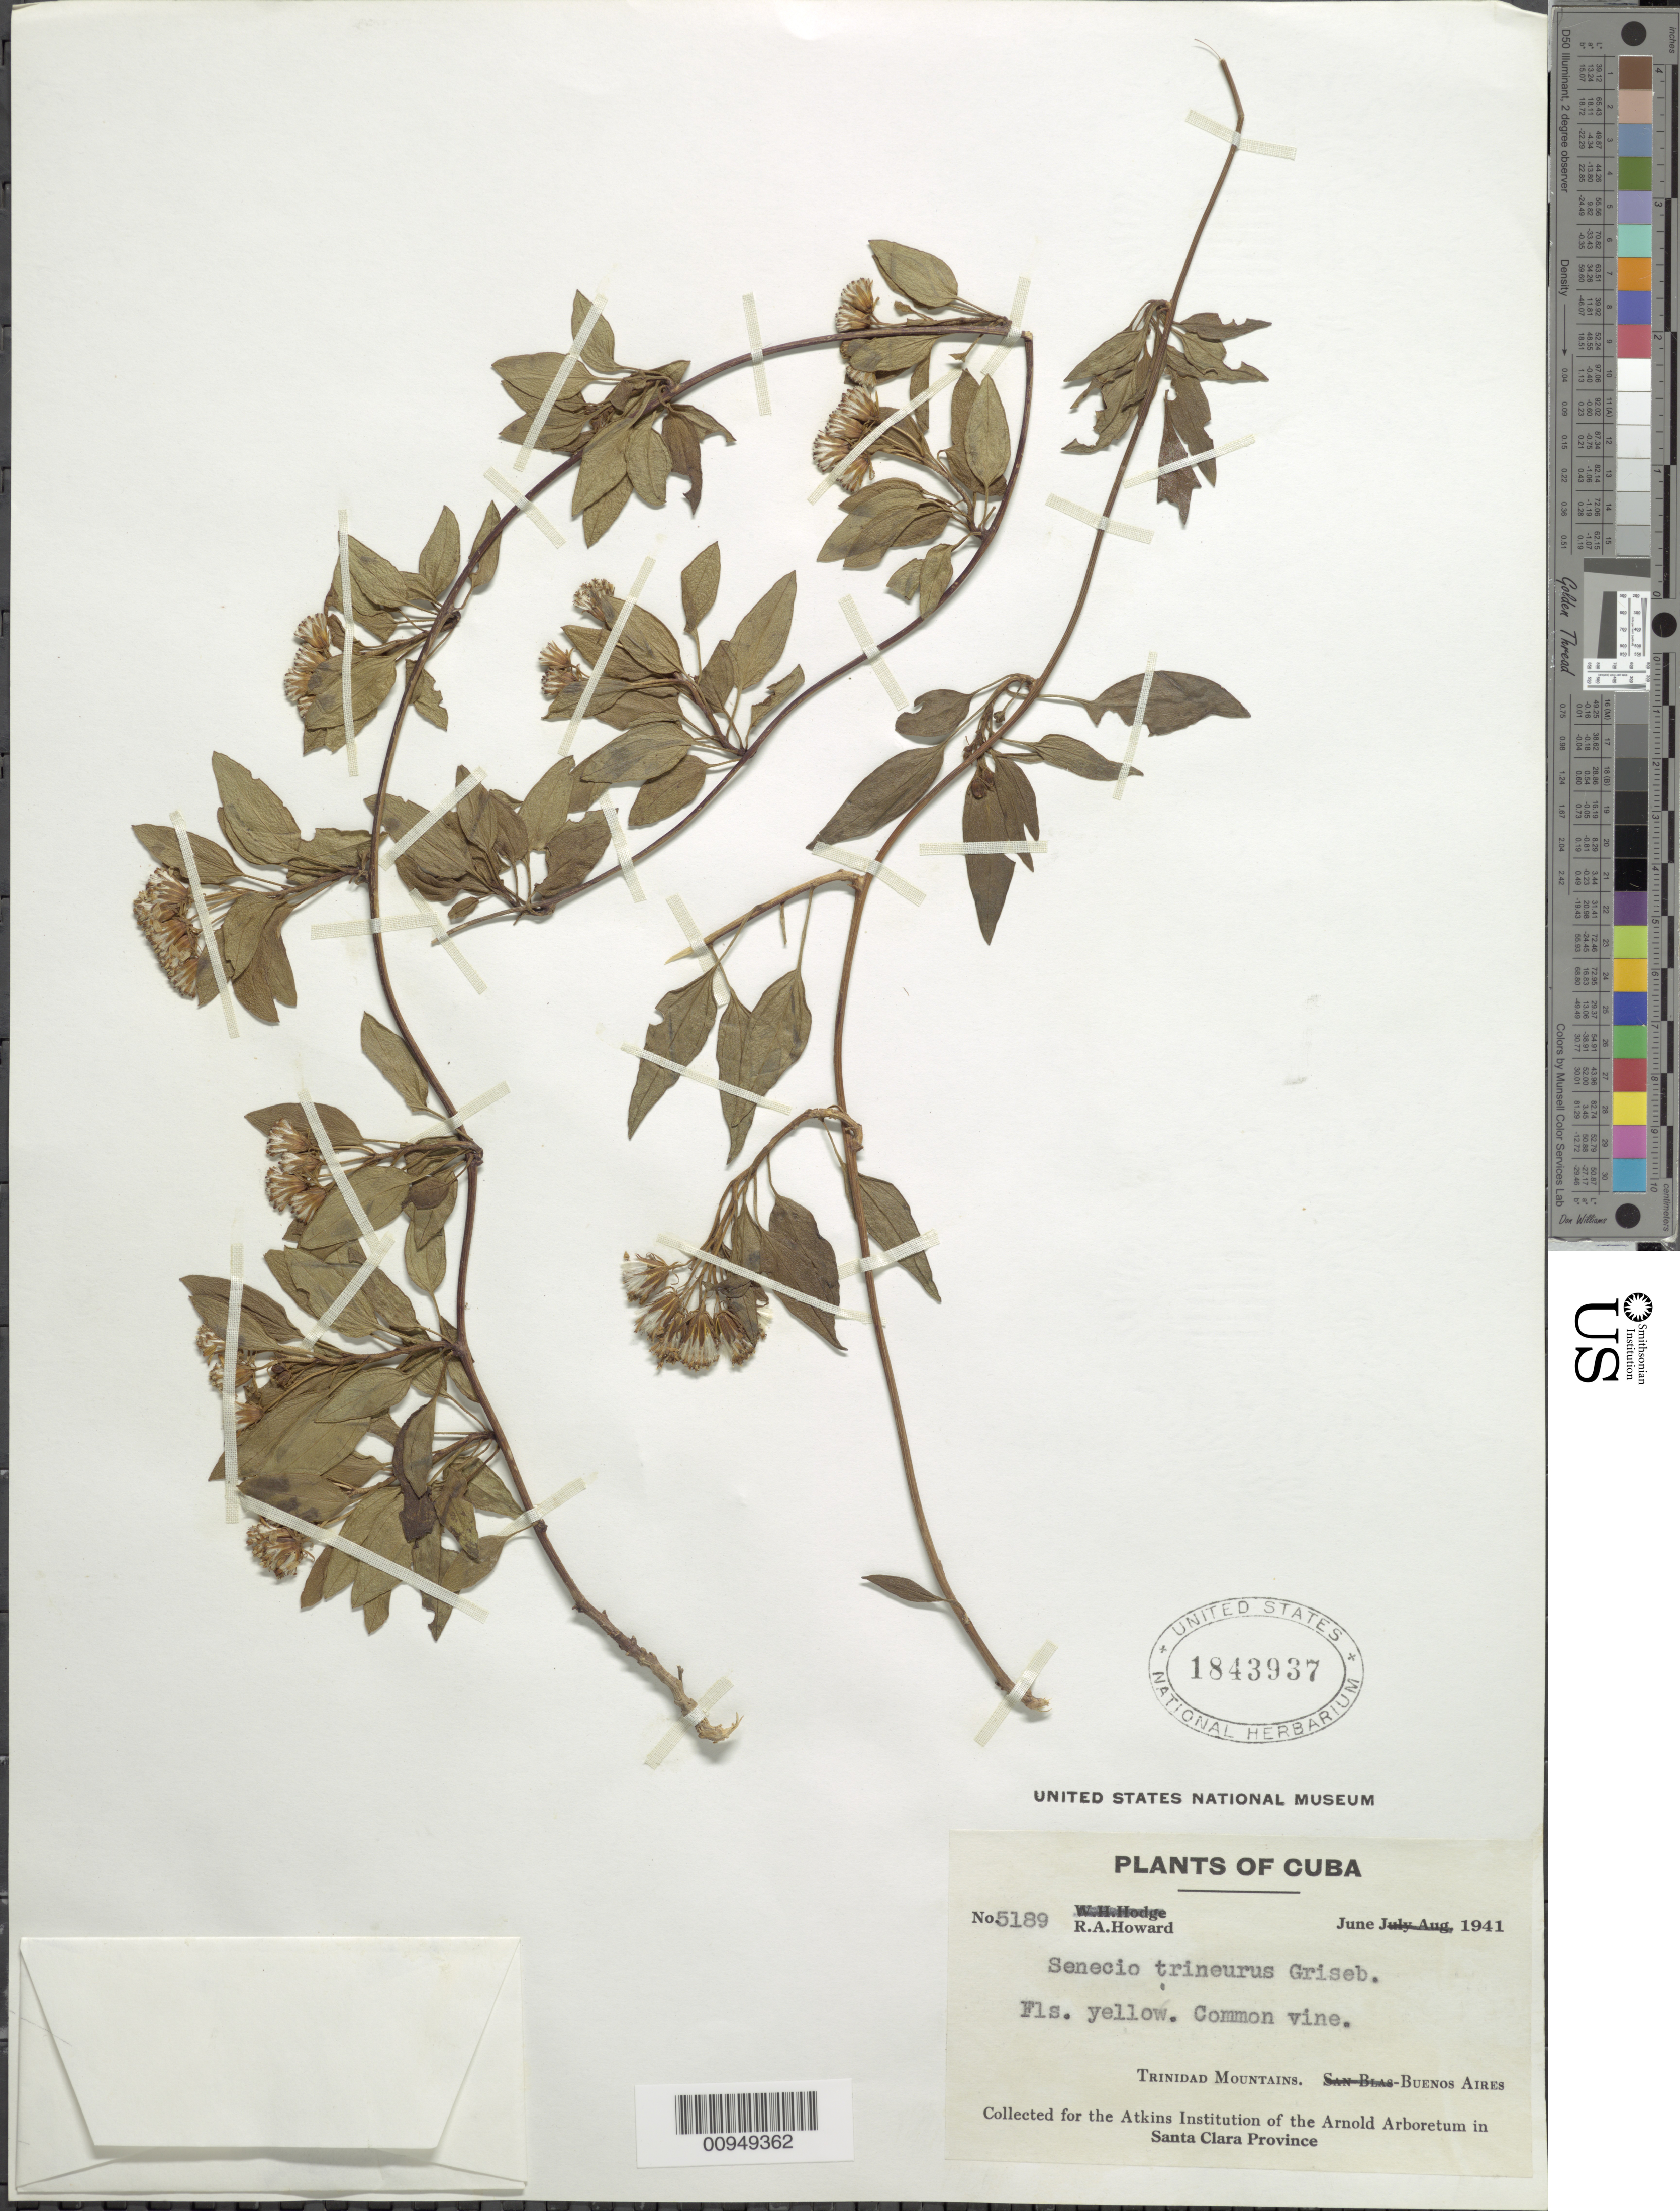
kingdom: Plantae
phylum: Tracheophyta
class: Magnoliopsida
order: Asterales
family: Asteraceae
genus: Sinosenecio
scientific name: Sinosenecio trinervius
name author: (M.C. Chang) B. Nord.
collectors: R. A. Howard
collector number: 5189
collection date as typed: Jun 1941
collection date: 1941-06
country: Cuba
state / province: Las Villas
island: Cuba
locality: Trinidad Mountains, Buenos Aires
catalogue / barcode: US 1843937